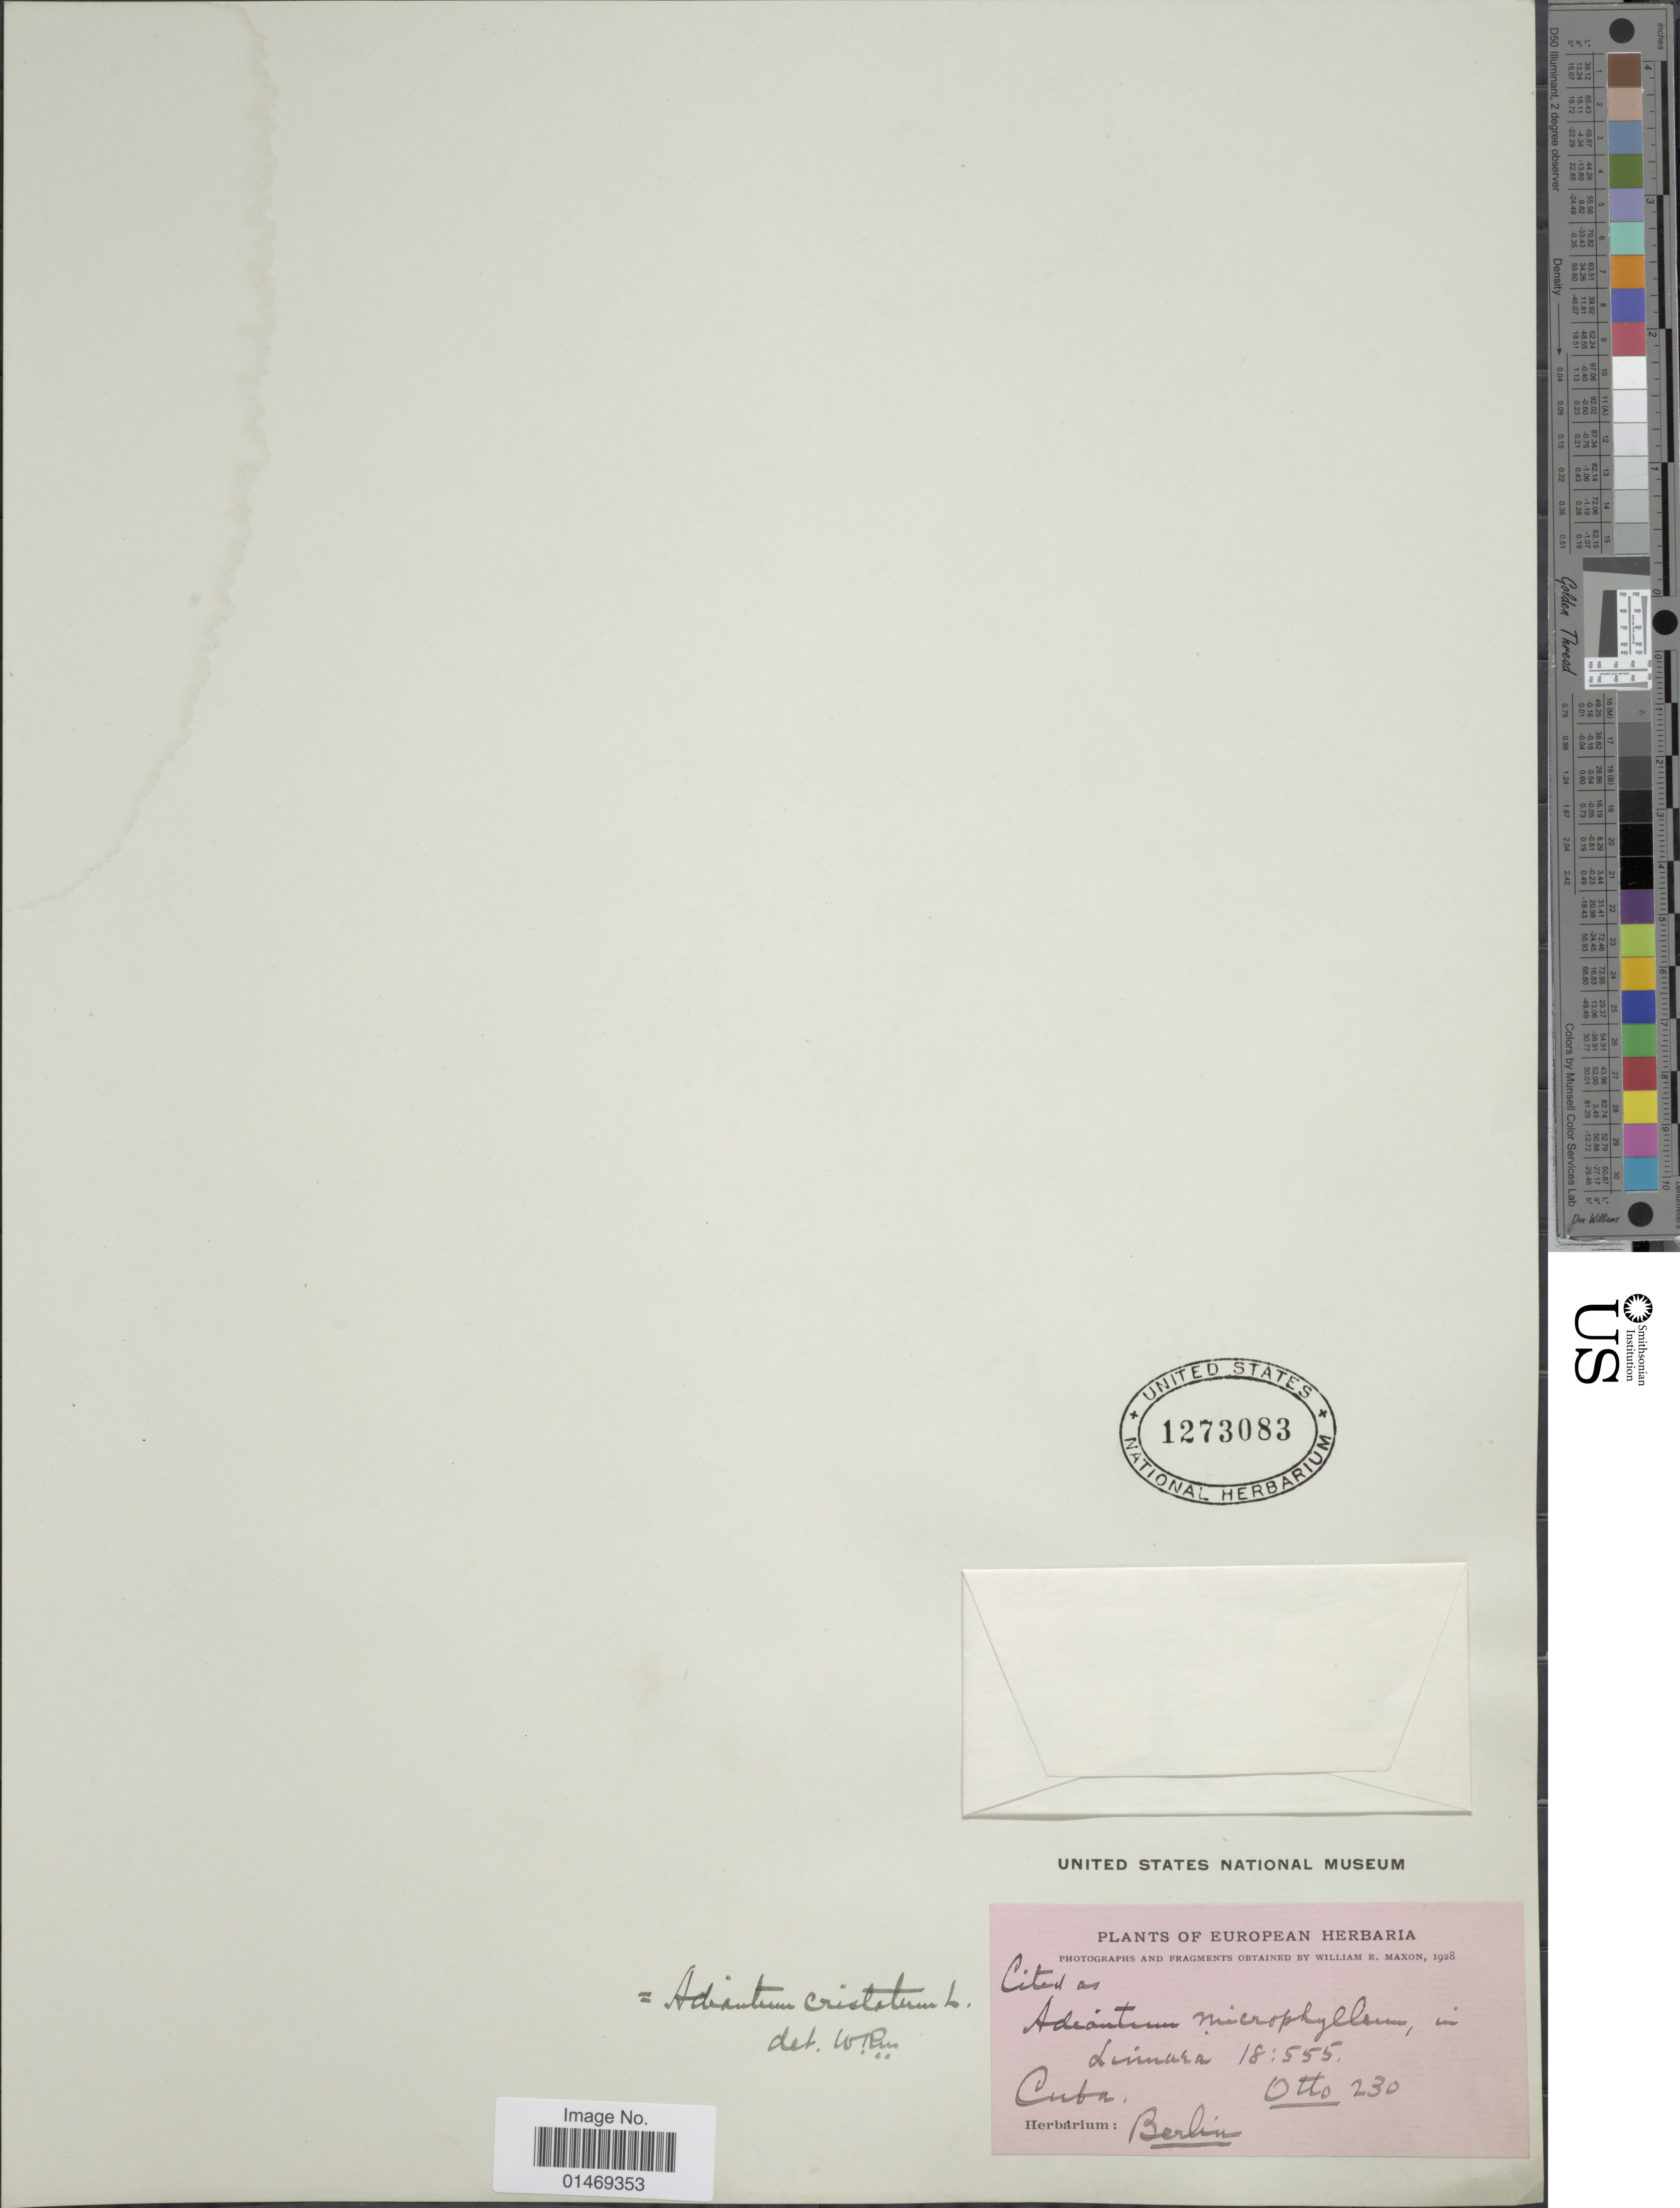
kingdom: Plantae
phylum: Tracheophyta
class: Polypodiopsida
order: Polypodiales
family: Pteridaceae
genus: Adiantum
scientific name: Adiantum pyramidale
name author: (L.) Willd.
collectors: W. R. Maxon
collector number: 230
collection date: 1928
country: Cuba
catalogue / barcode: US 1273083